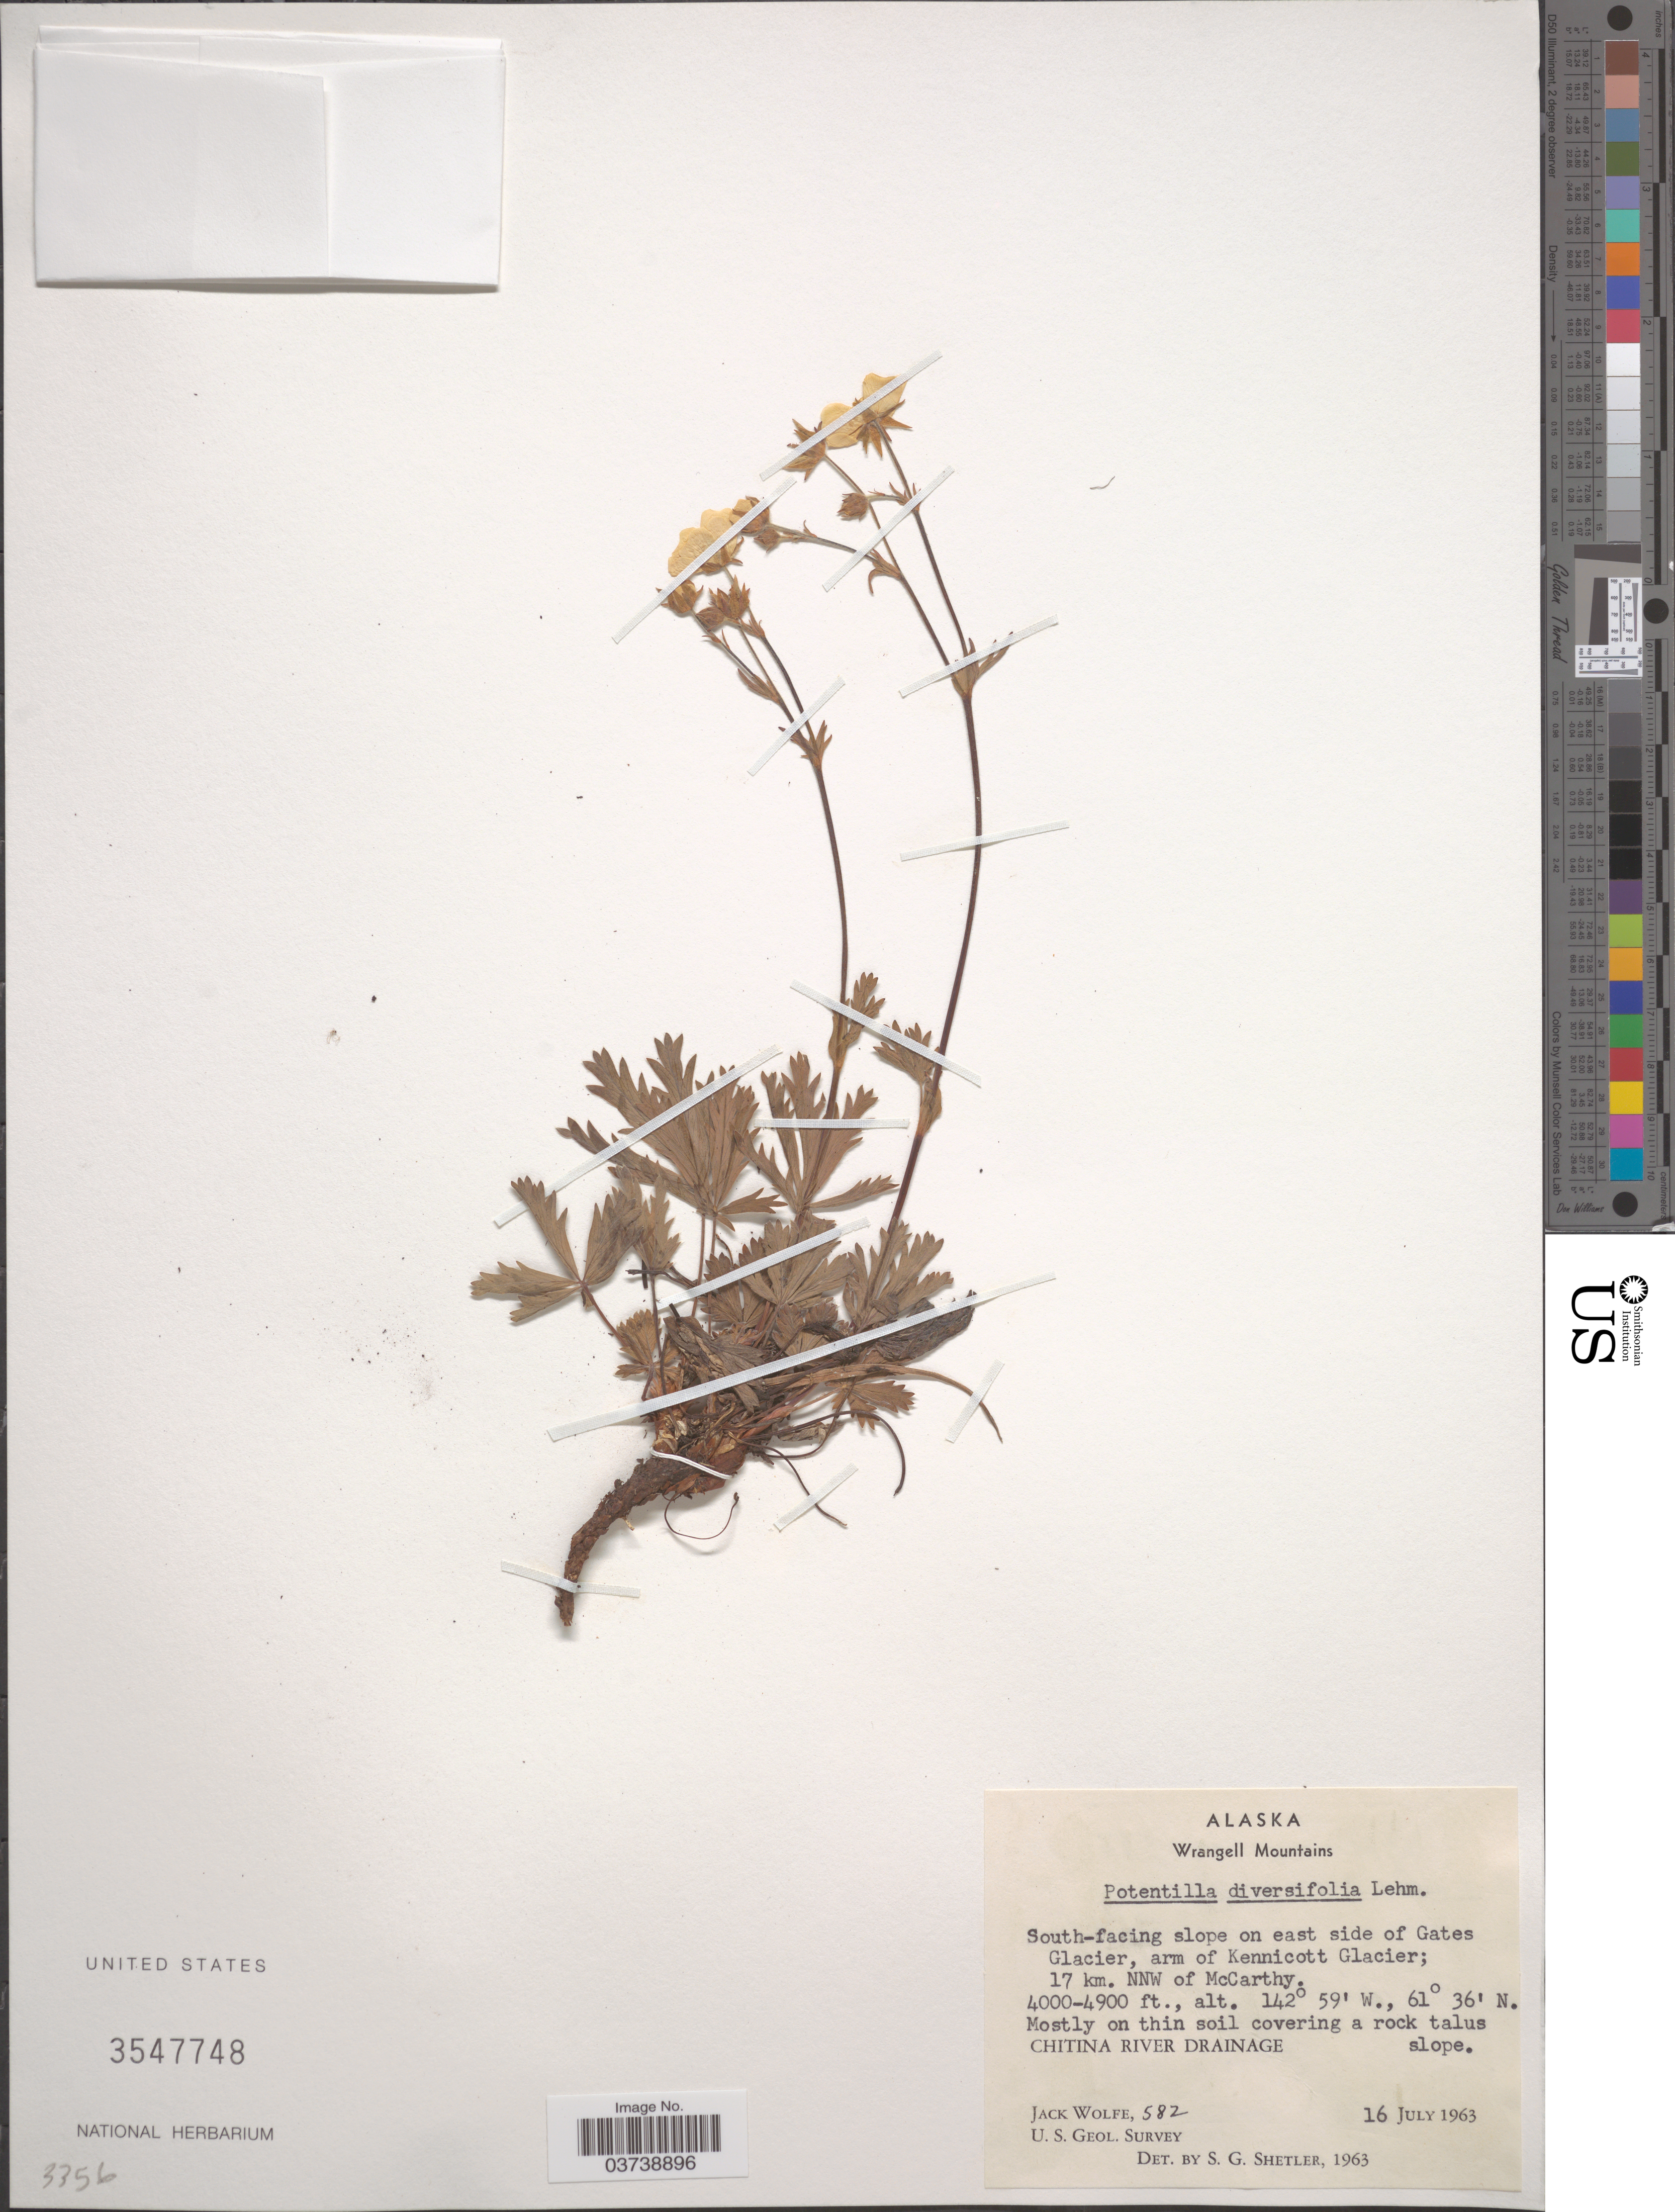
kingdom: Plantae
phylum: Tracheophyta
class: Magnoliopsida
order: Rosales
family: Rosaceae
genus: Potentilla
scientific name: Potentilla diversifolia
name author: Lehm.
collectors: J. Wolfe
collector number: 582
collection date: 1963-07-16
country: United States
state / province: Alaska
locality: Wrangell Mountains. South-facing slope on east side of Gates Glacier, arm of Kennicott Glacier; 17 km. NNW of McCarthy. Chitina River Drainage.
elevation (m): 1219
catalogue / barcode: US 3547748